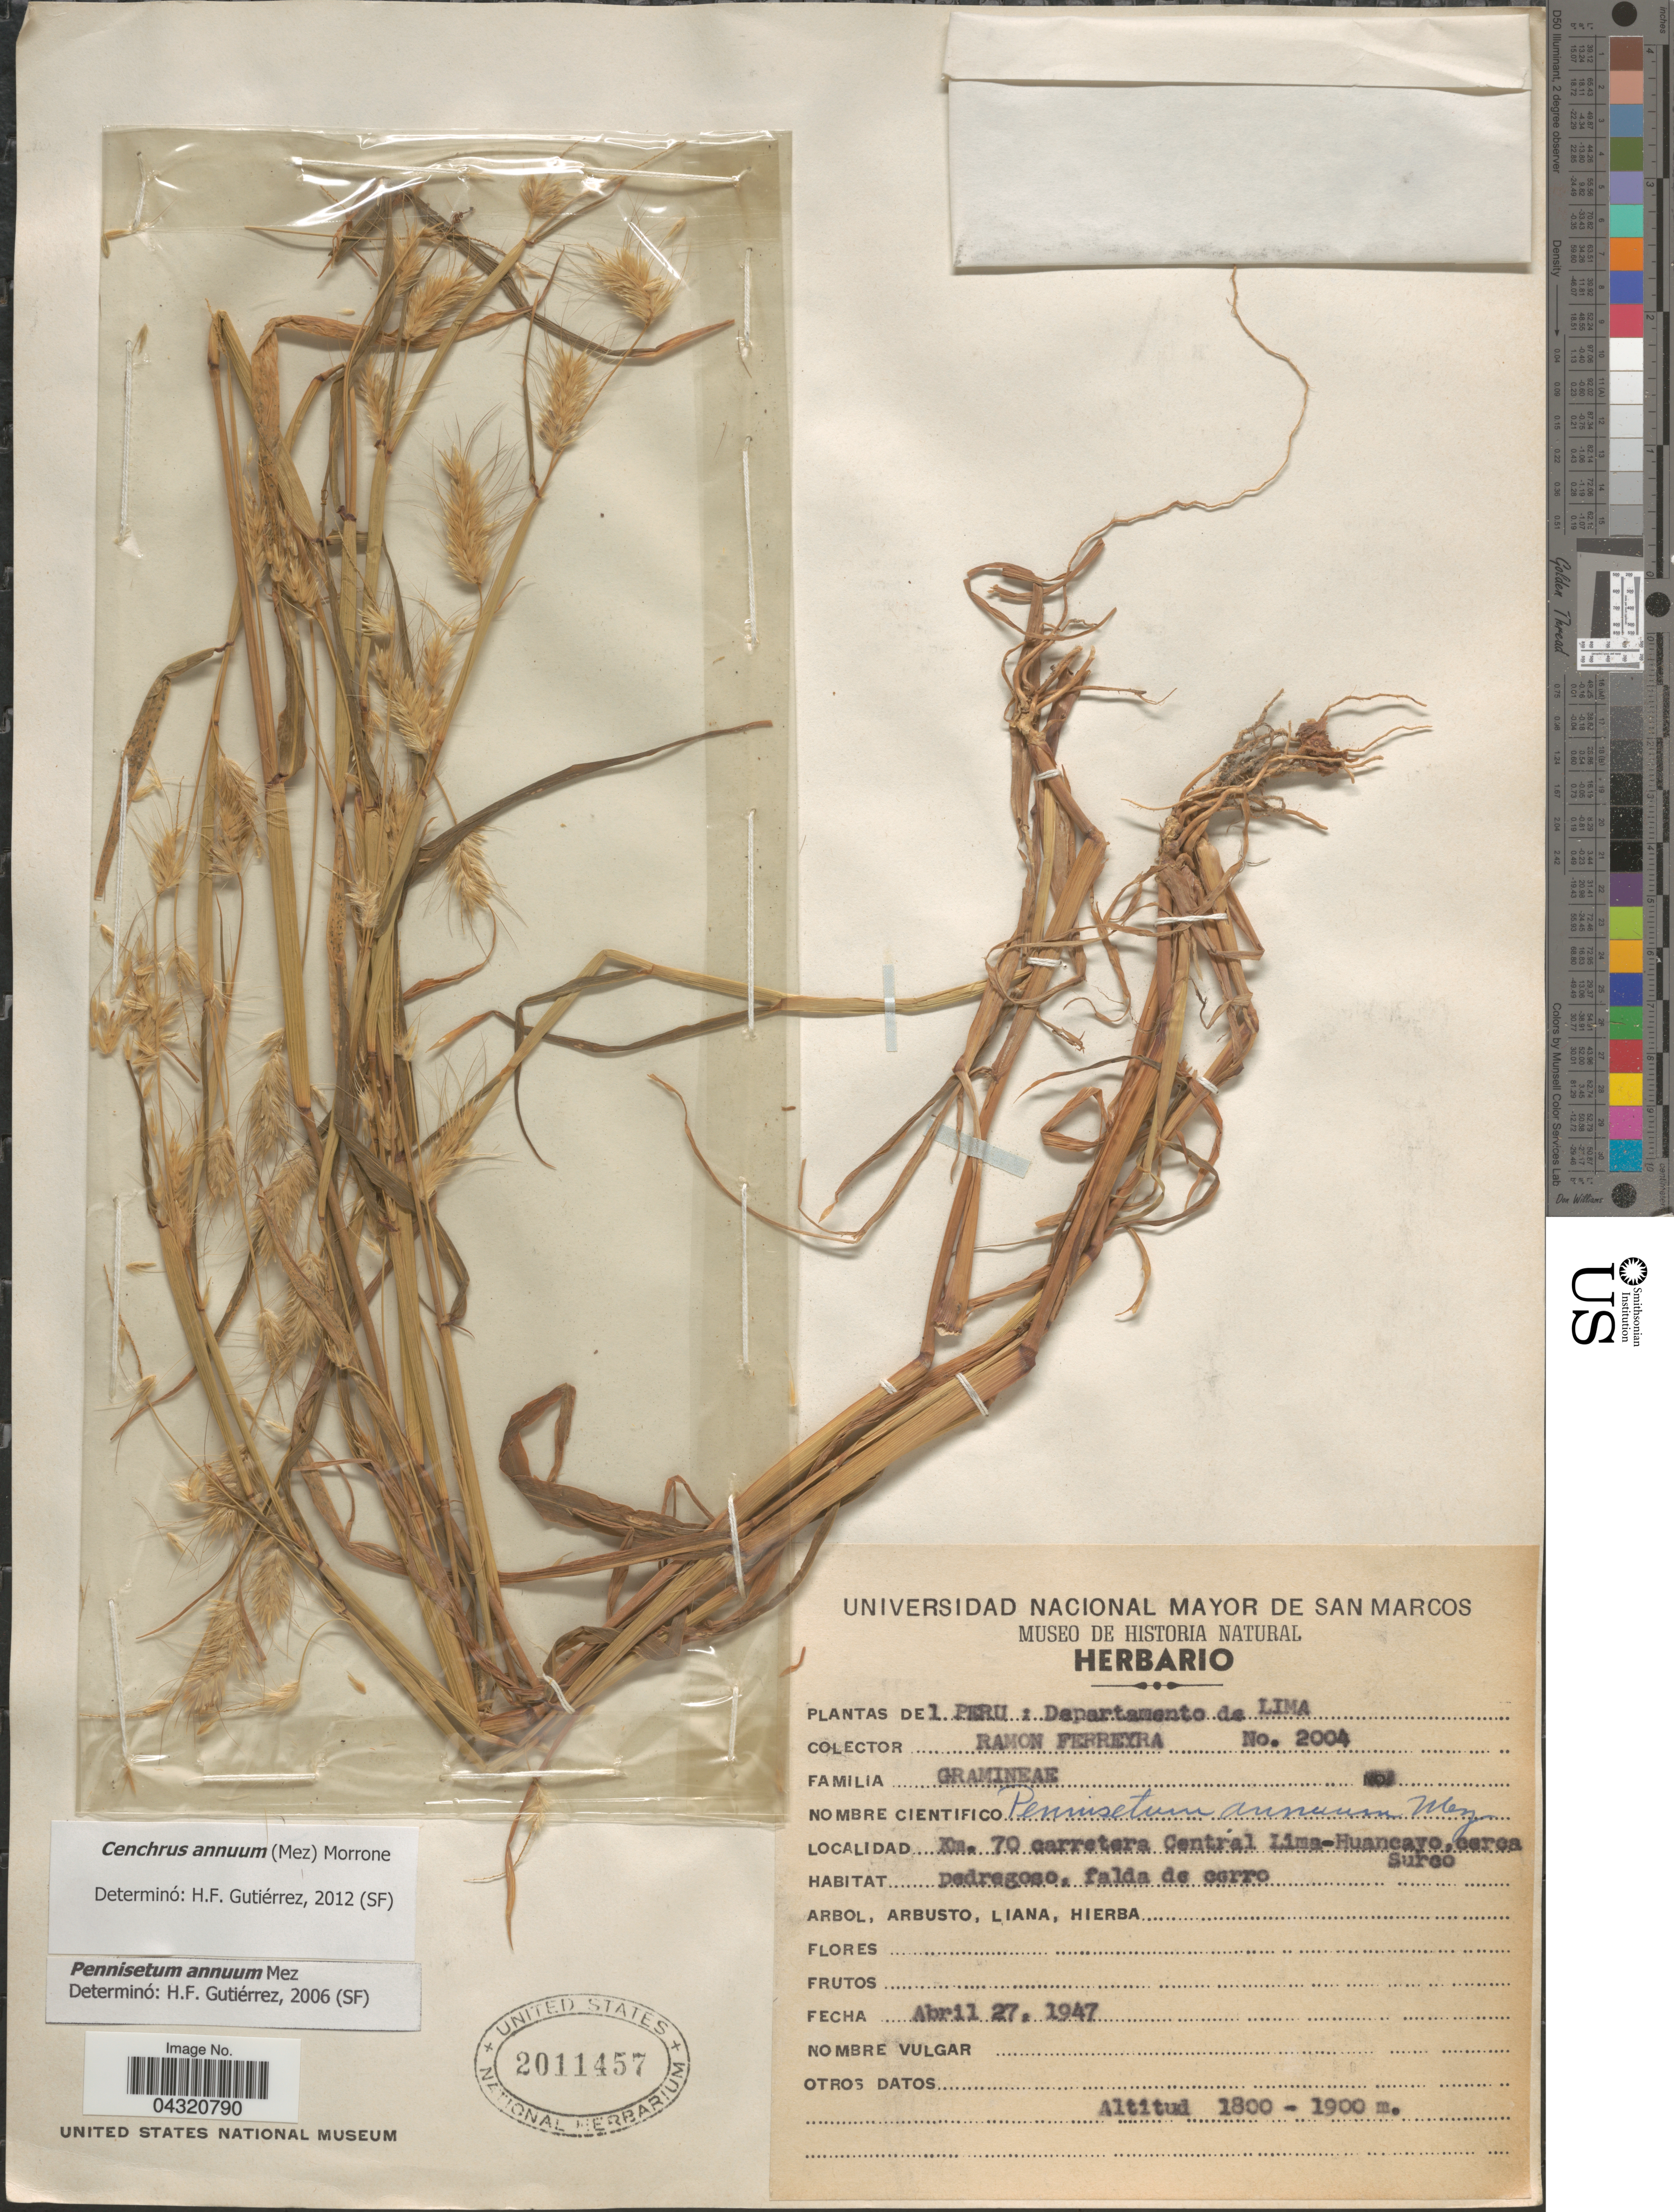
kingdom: Plantae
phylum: Tracheophyta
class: Liliopsida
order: Poales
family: Poaceae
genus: Cenchrus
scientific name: Cenchrus annuus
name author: (Mez) Morrone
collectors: R. A. Ferreyra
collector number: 2004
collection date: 1947-04-27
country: Peru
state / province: Lima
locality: Departamento de Lima. Km. 70 carretera Central Lima-Huancayo, cerca Surco.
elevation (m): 1800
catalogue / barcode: US 2011457